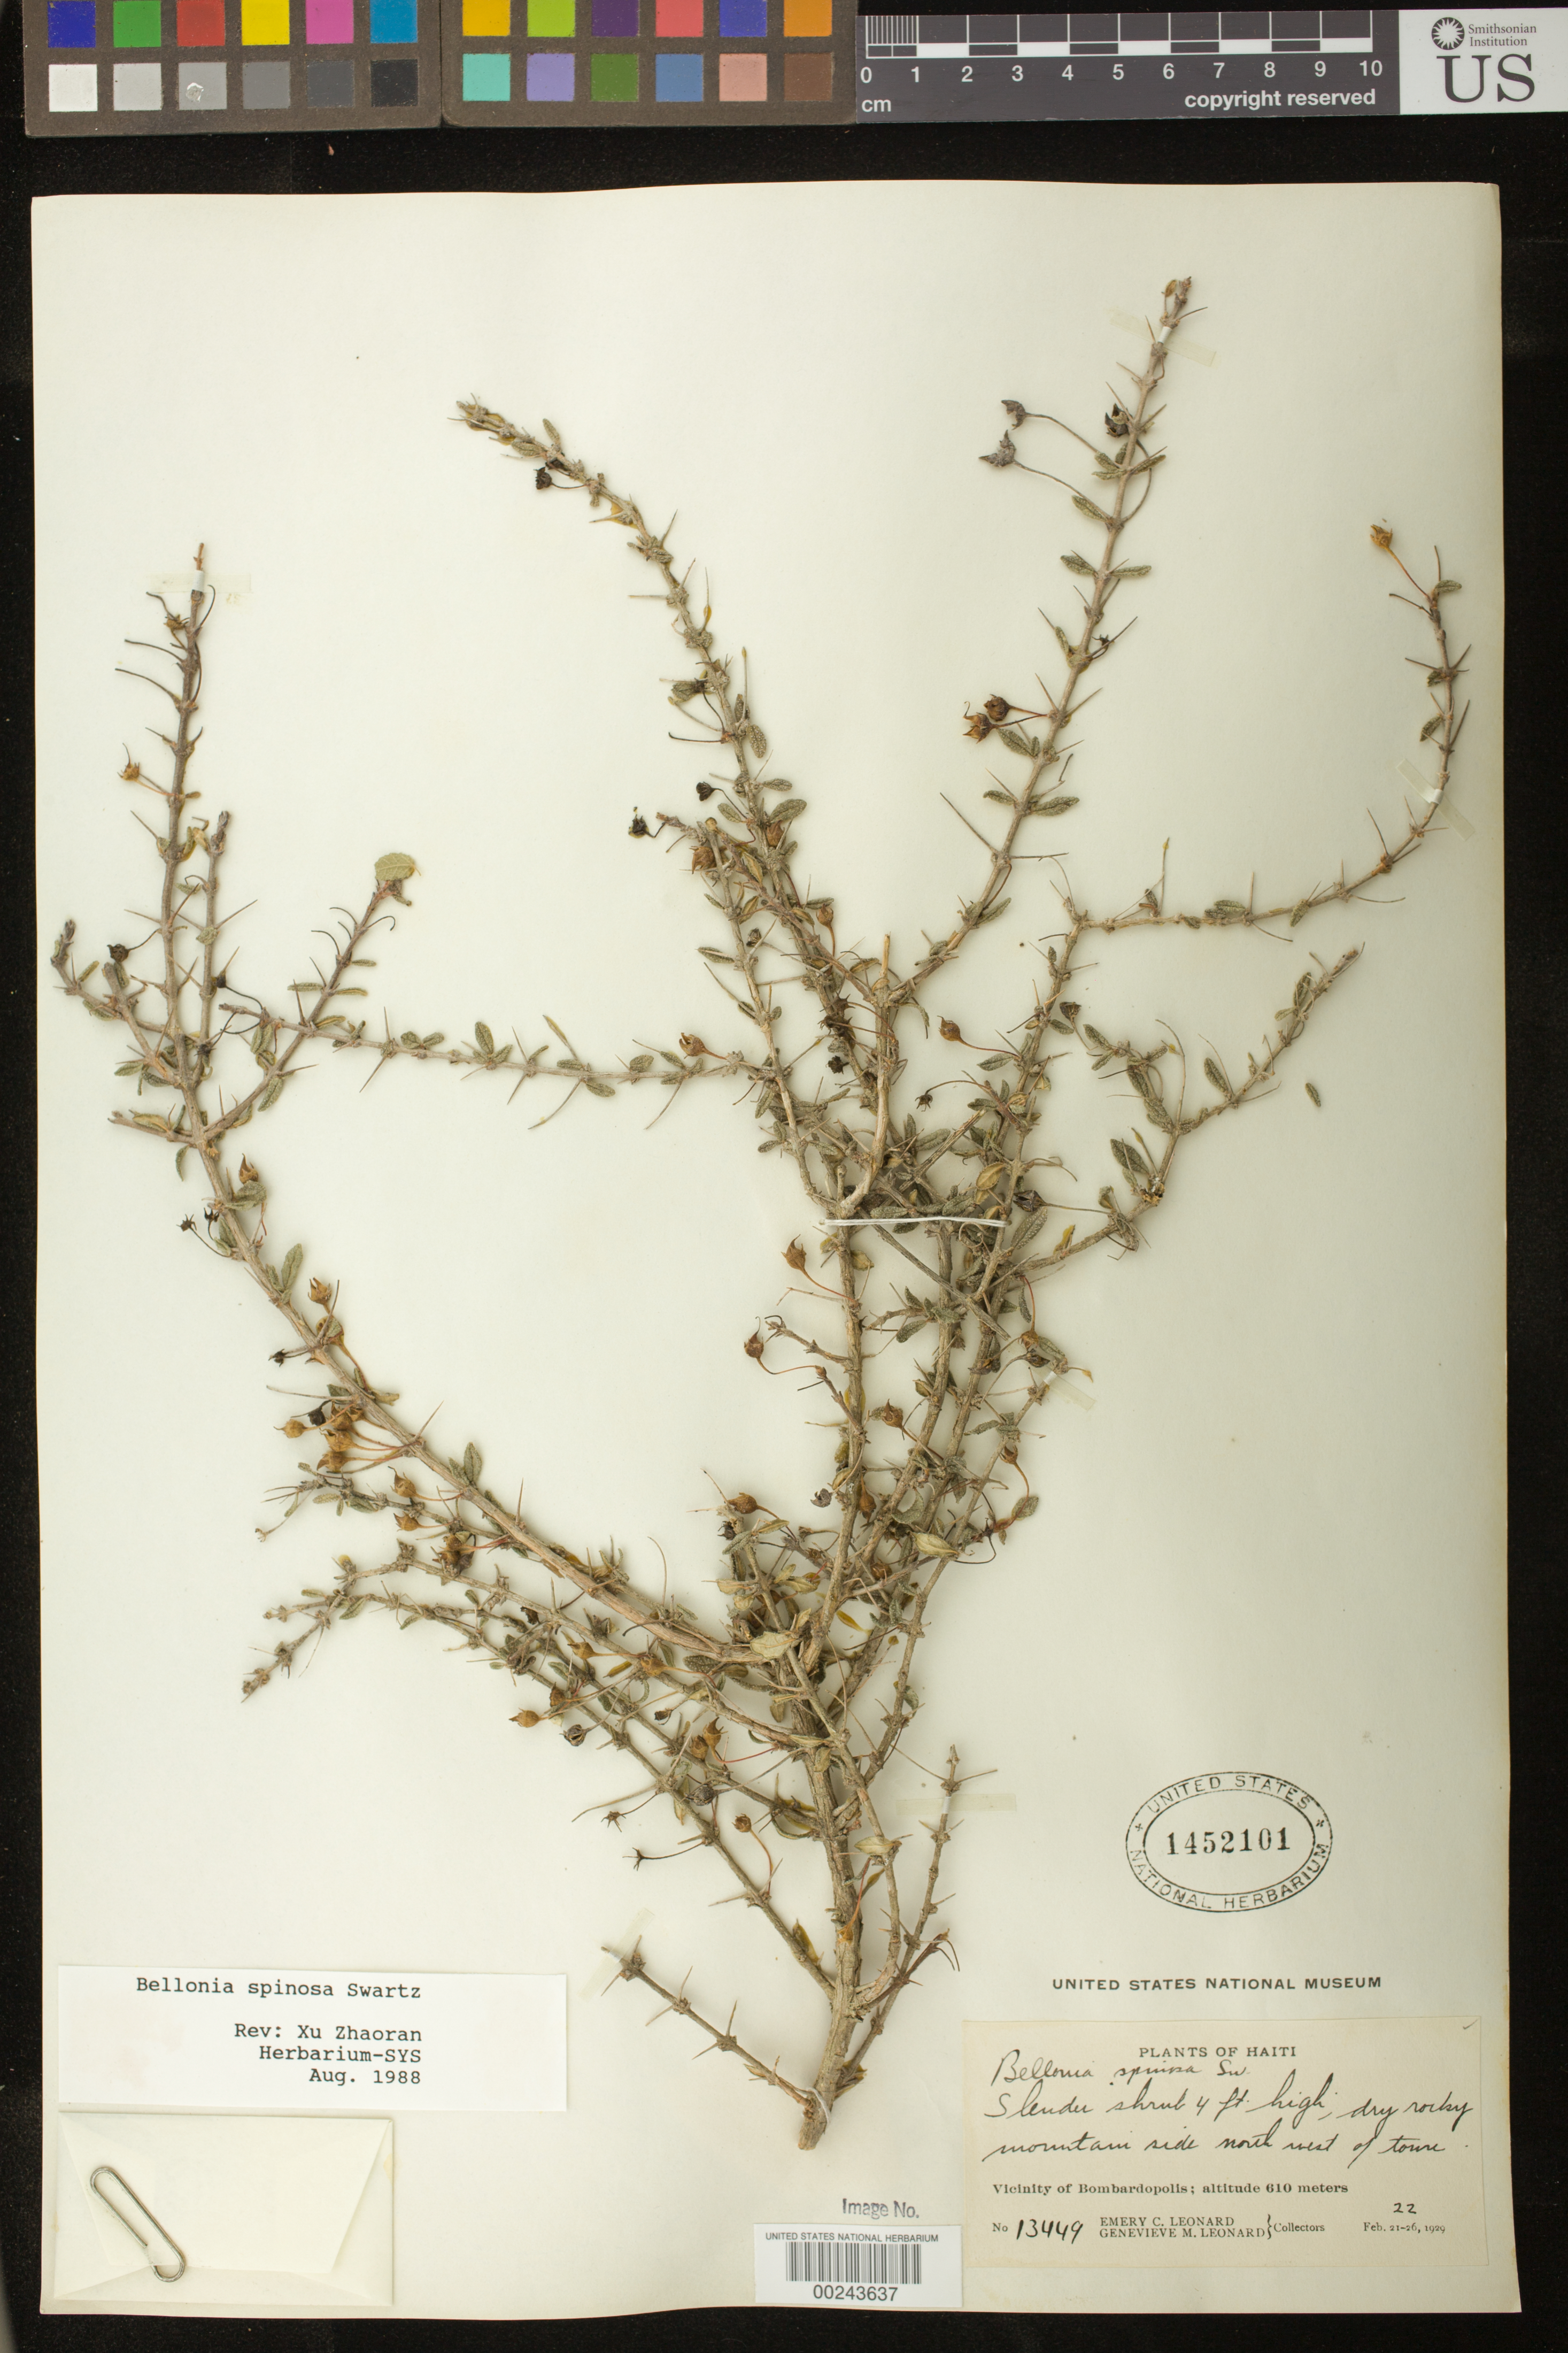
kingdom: Plantae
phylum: Tracheophyta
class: Magnoliopsida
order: Lamiales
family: Gesneriaceae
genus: Bellonia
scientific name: Bellonia spinosa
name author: Sw.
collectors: E. C. Leonard & G. M. Leonard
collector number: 13449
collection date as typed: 22 Feb 1929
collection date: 1929-02-22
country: Haiti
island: Hispaniola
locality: Vicinity of Bombardopolis, NW of town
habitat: Dry rocky mountain side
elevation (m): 610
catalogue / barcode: US 1452101